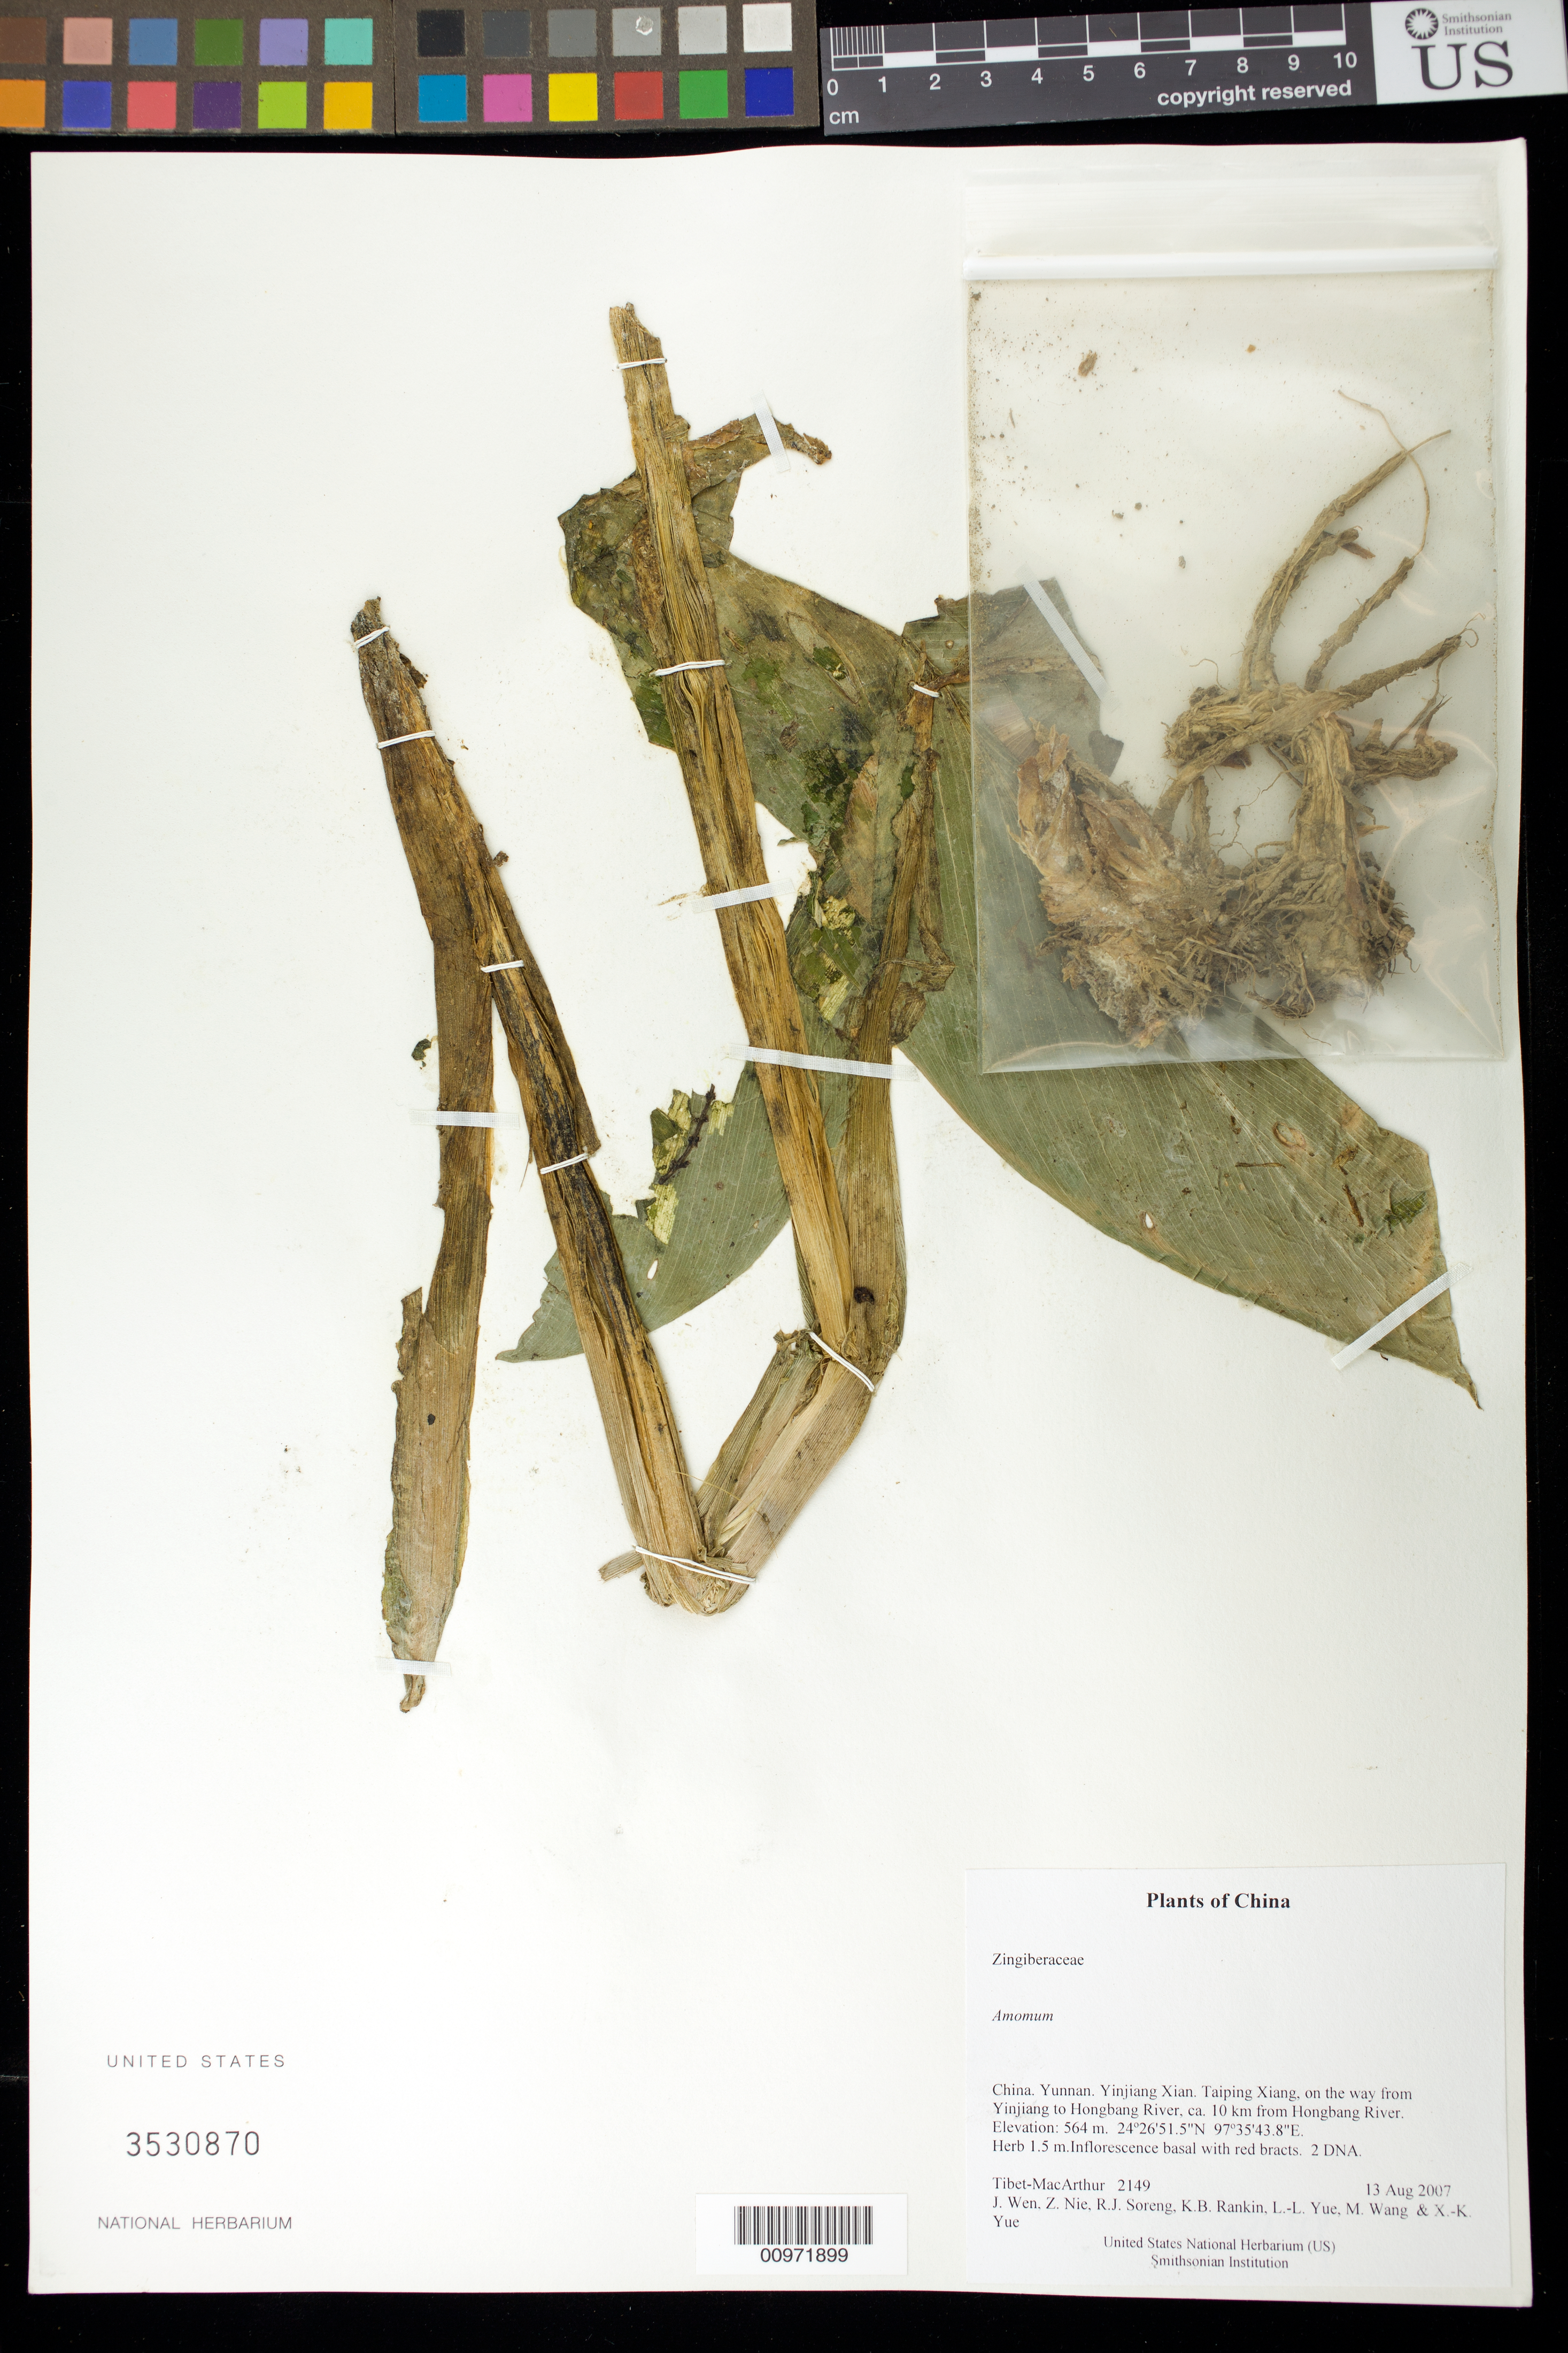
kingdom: Plantae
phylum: Tracheophyta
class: Liliopsida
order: Zingiberales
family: Zingiberaceae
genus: Amomum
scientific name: Amomum sp.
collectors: Tibet-MacArthur, J. Wen, Z. Nie, R. J. Soreng, K. Rankin, L. Yue, M. Wang & X. Yue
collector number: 2149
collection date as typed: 13 Aug 2007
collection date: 2007-08-13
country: China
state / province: Yunnan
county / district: Yinjiang Xian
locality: Taiping Xiang, on the way from Yinjiang to Hongbang River, ca. 10 km from Hongbang River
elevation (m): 564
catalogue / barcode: US 3530870